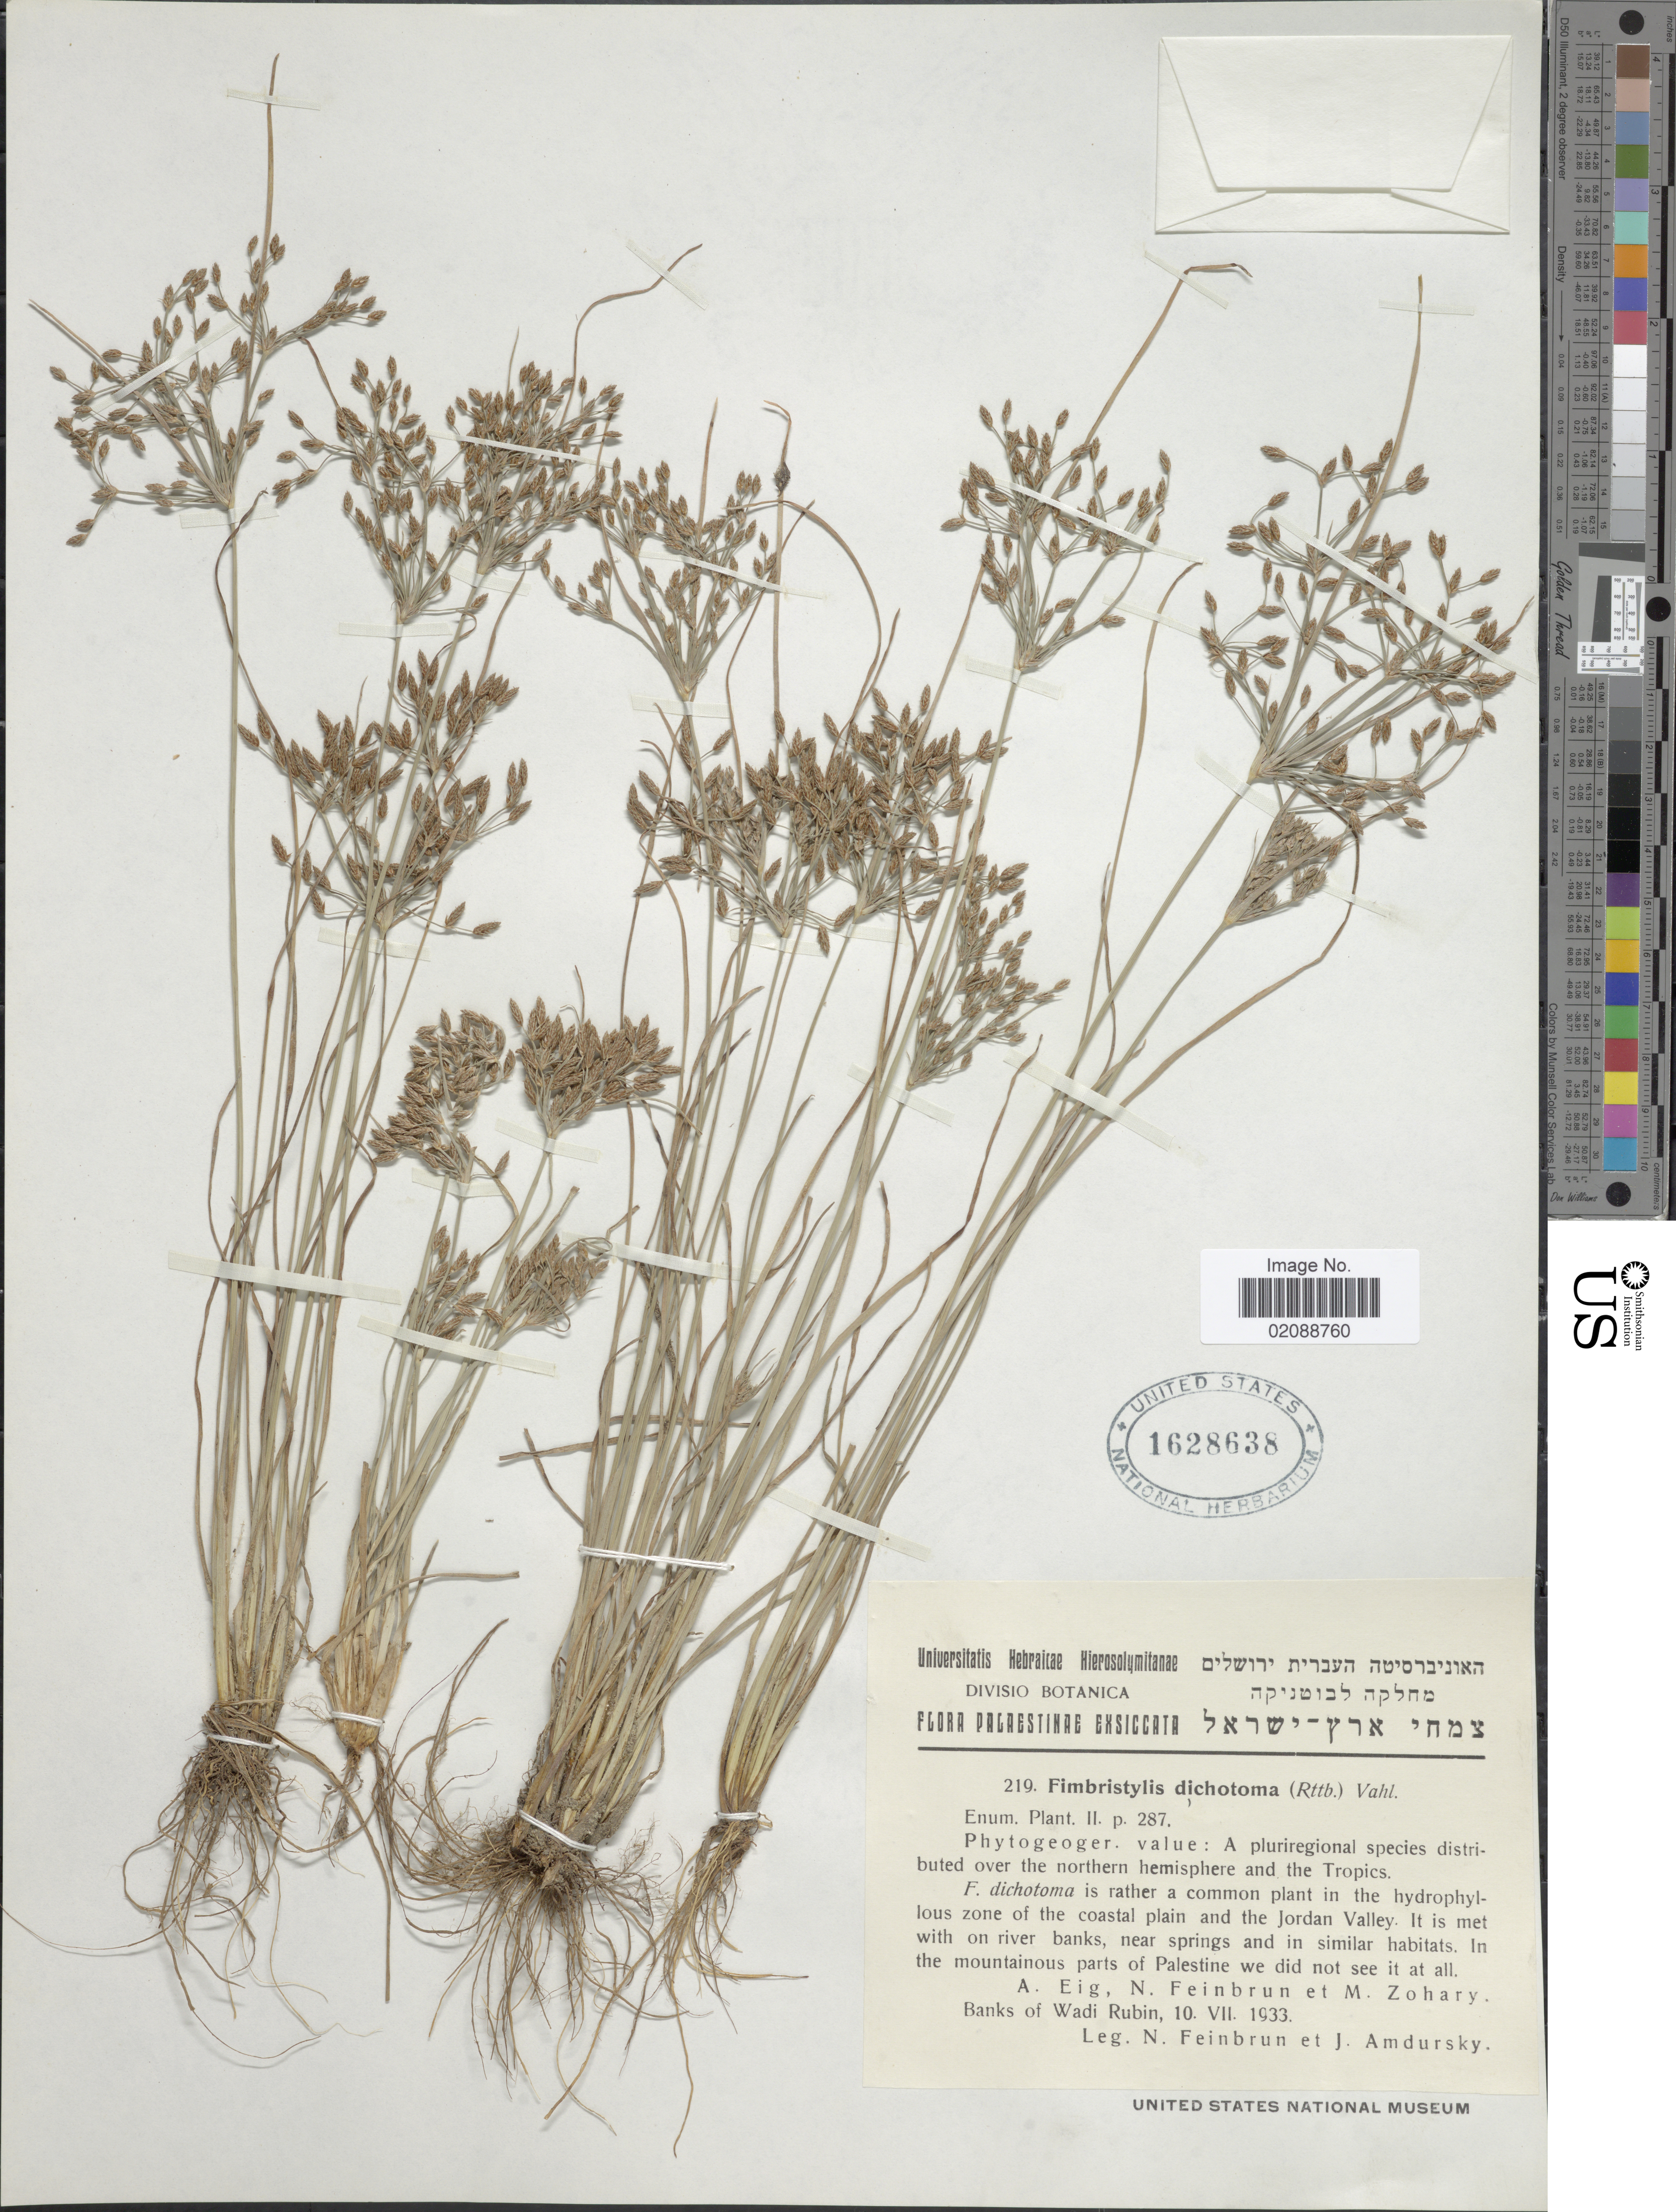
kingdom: Plantae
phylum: Tracheophyta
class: Liliopsida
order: Poales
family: Cyperaceae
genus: Fimbristylis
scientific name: Fimbristylis bisumbellata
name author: (Forssk.) Bubani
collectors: N. Feinbrun, I. Amdursky, A. Eig, N. Feinbrun & M. Zohary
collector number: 219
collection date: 1933-07-10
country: Jordan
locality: Coastal plain and the Jordan Valley. It is met with on river banks, near Springs and in similar habitats. In the mountainous parts of Palestine we did not see it all. Banks of Wadi Rubin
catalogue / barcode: US 1628638